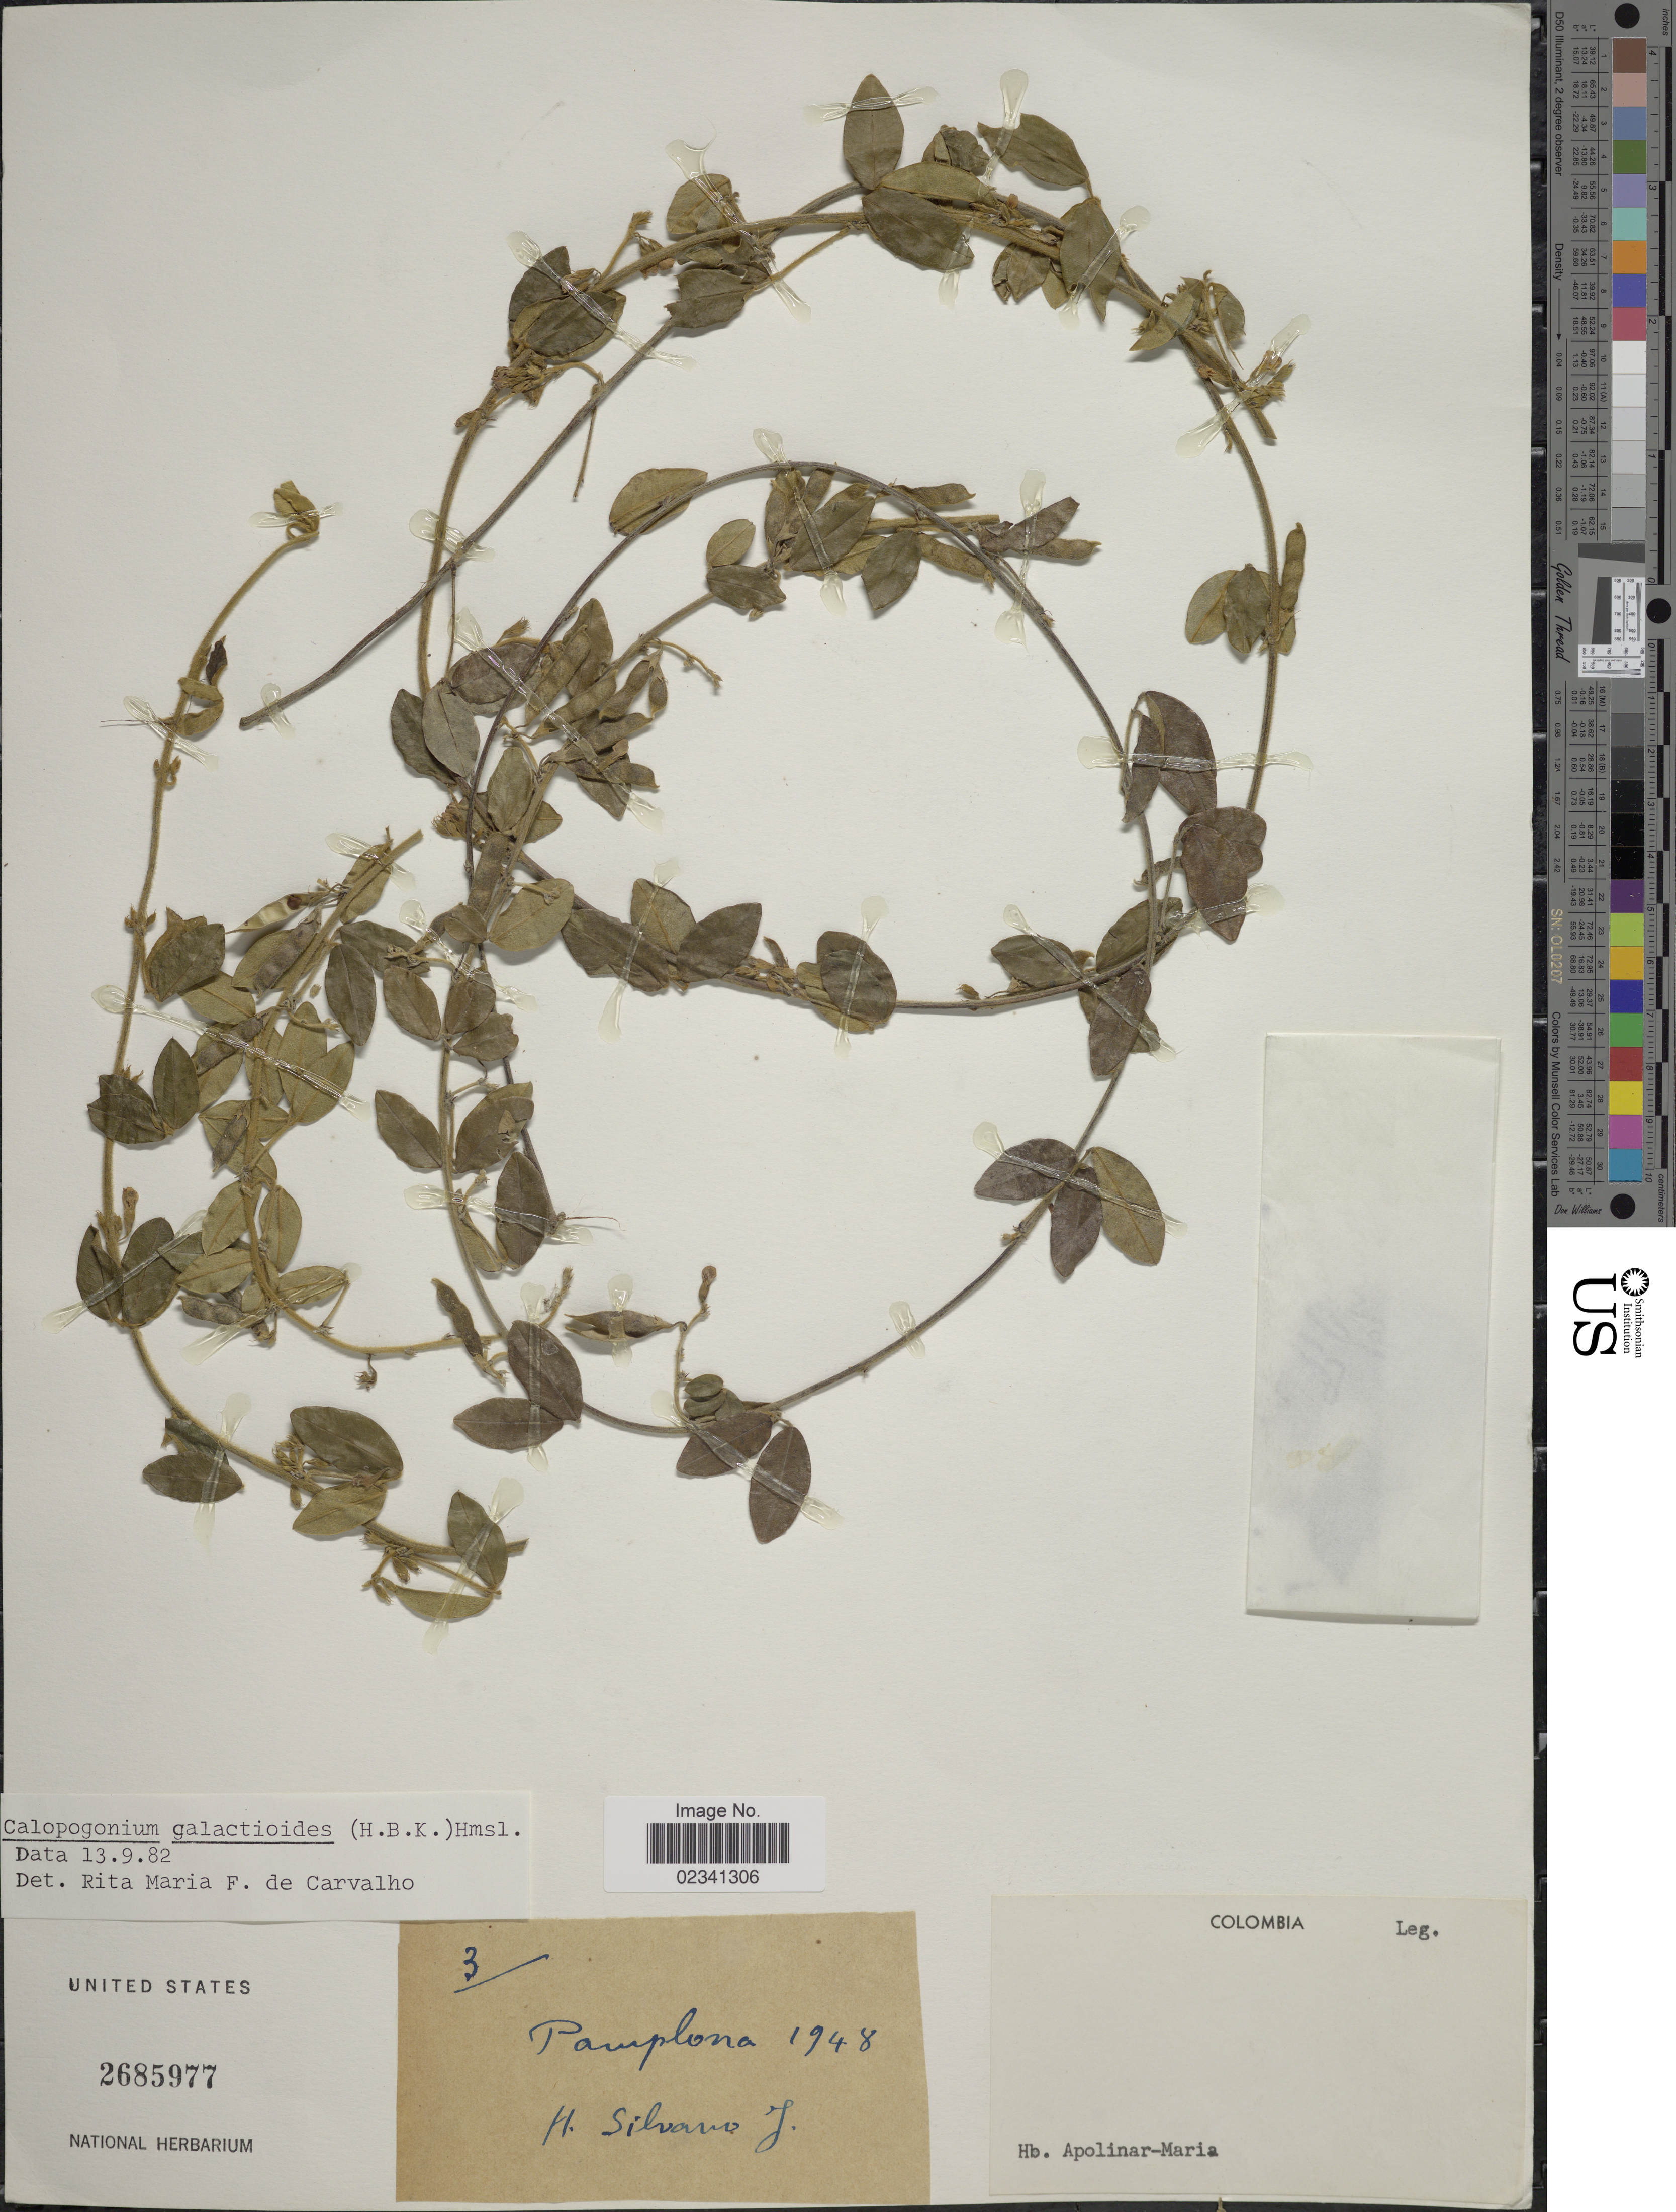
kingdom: Plantae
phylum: Tracheophyta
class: Magnoliopsida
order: Fabales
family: Fabaceae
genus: Calopogonium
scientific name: Calopogonium galactioides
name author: (Kunth) Hemsl.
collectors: B. Apolinar-Maria & H. Silvano J.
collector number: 3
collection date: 1948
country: Colombia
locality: Pamplona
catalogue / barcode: US 2685977